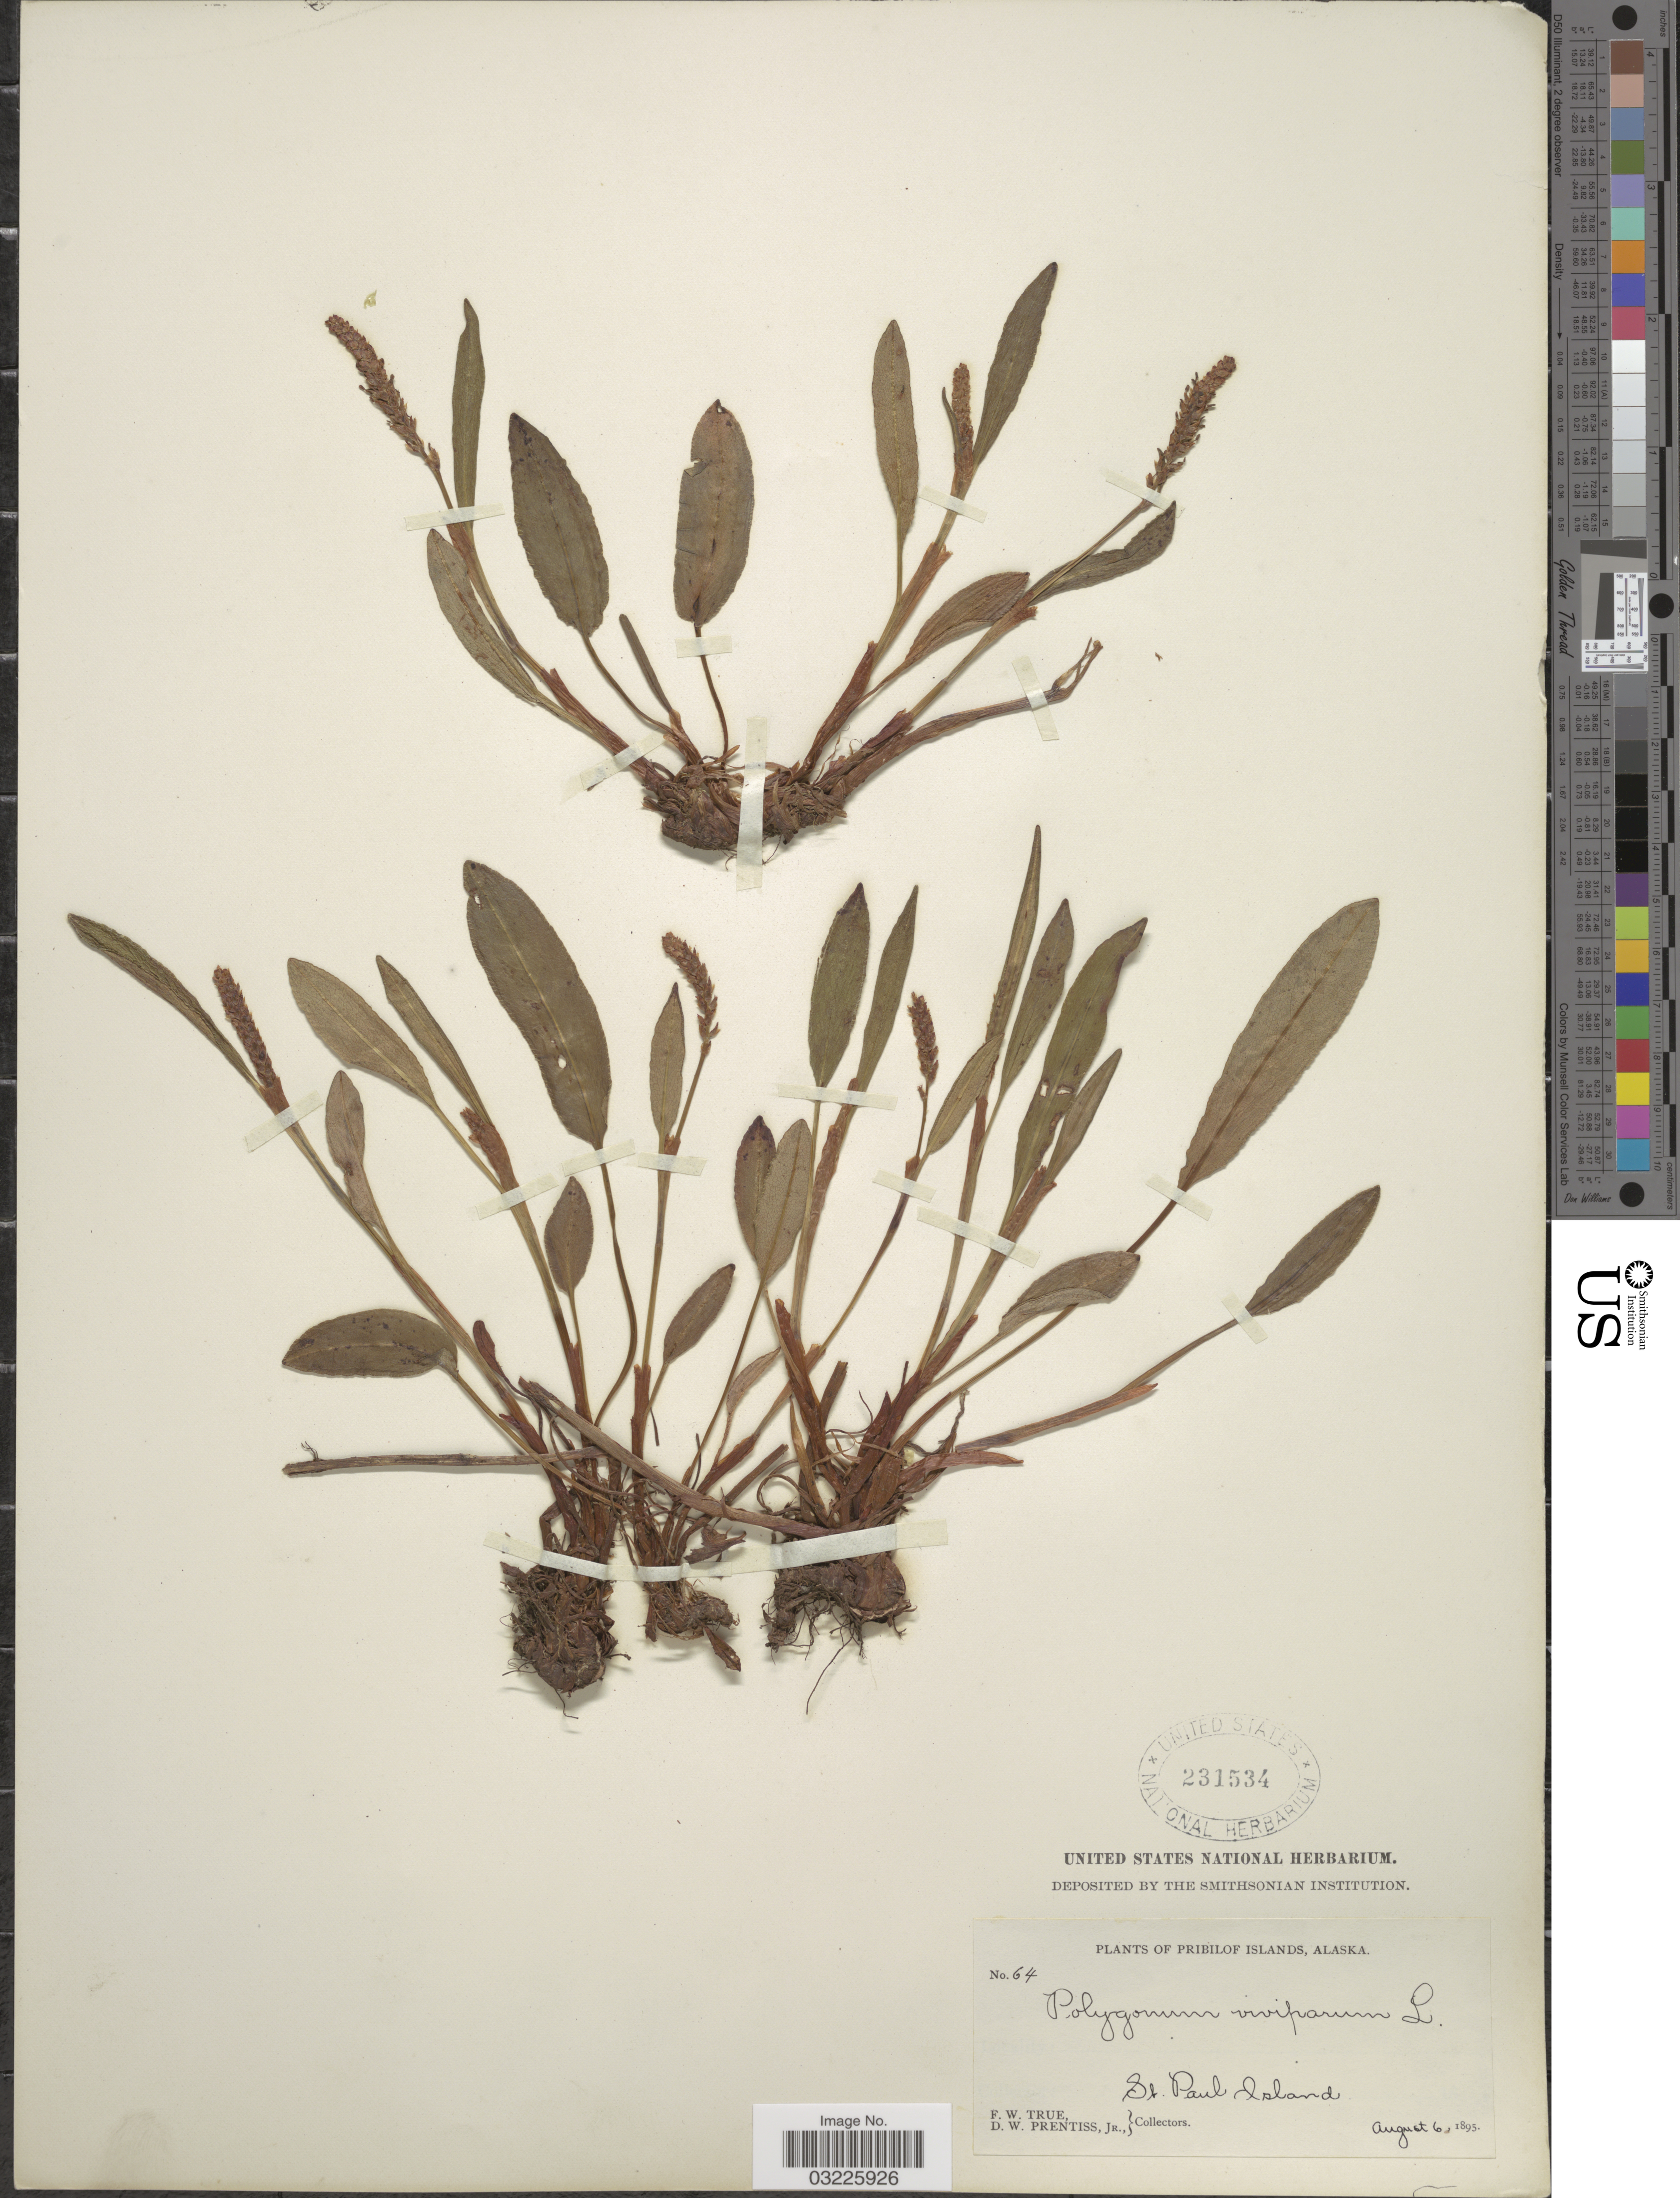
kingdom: Plantae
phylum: Tracheophyta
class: Magnoliopsida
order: Caryophyllales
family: Polygonaceae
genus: Bistorta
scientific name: Bistorta vivipara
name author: (L.) Delarbre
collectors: F. True & D. Prentiss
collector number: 64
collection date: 1895-08-06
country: United States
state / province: Alaska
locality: Pribilof Islands. St. Paul Island.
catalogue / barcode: US 231534